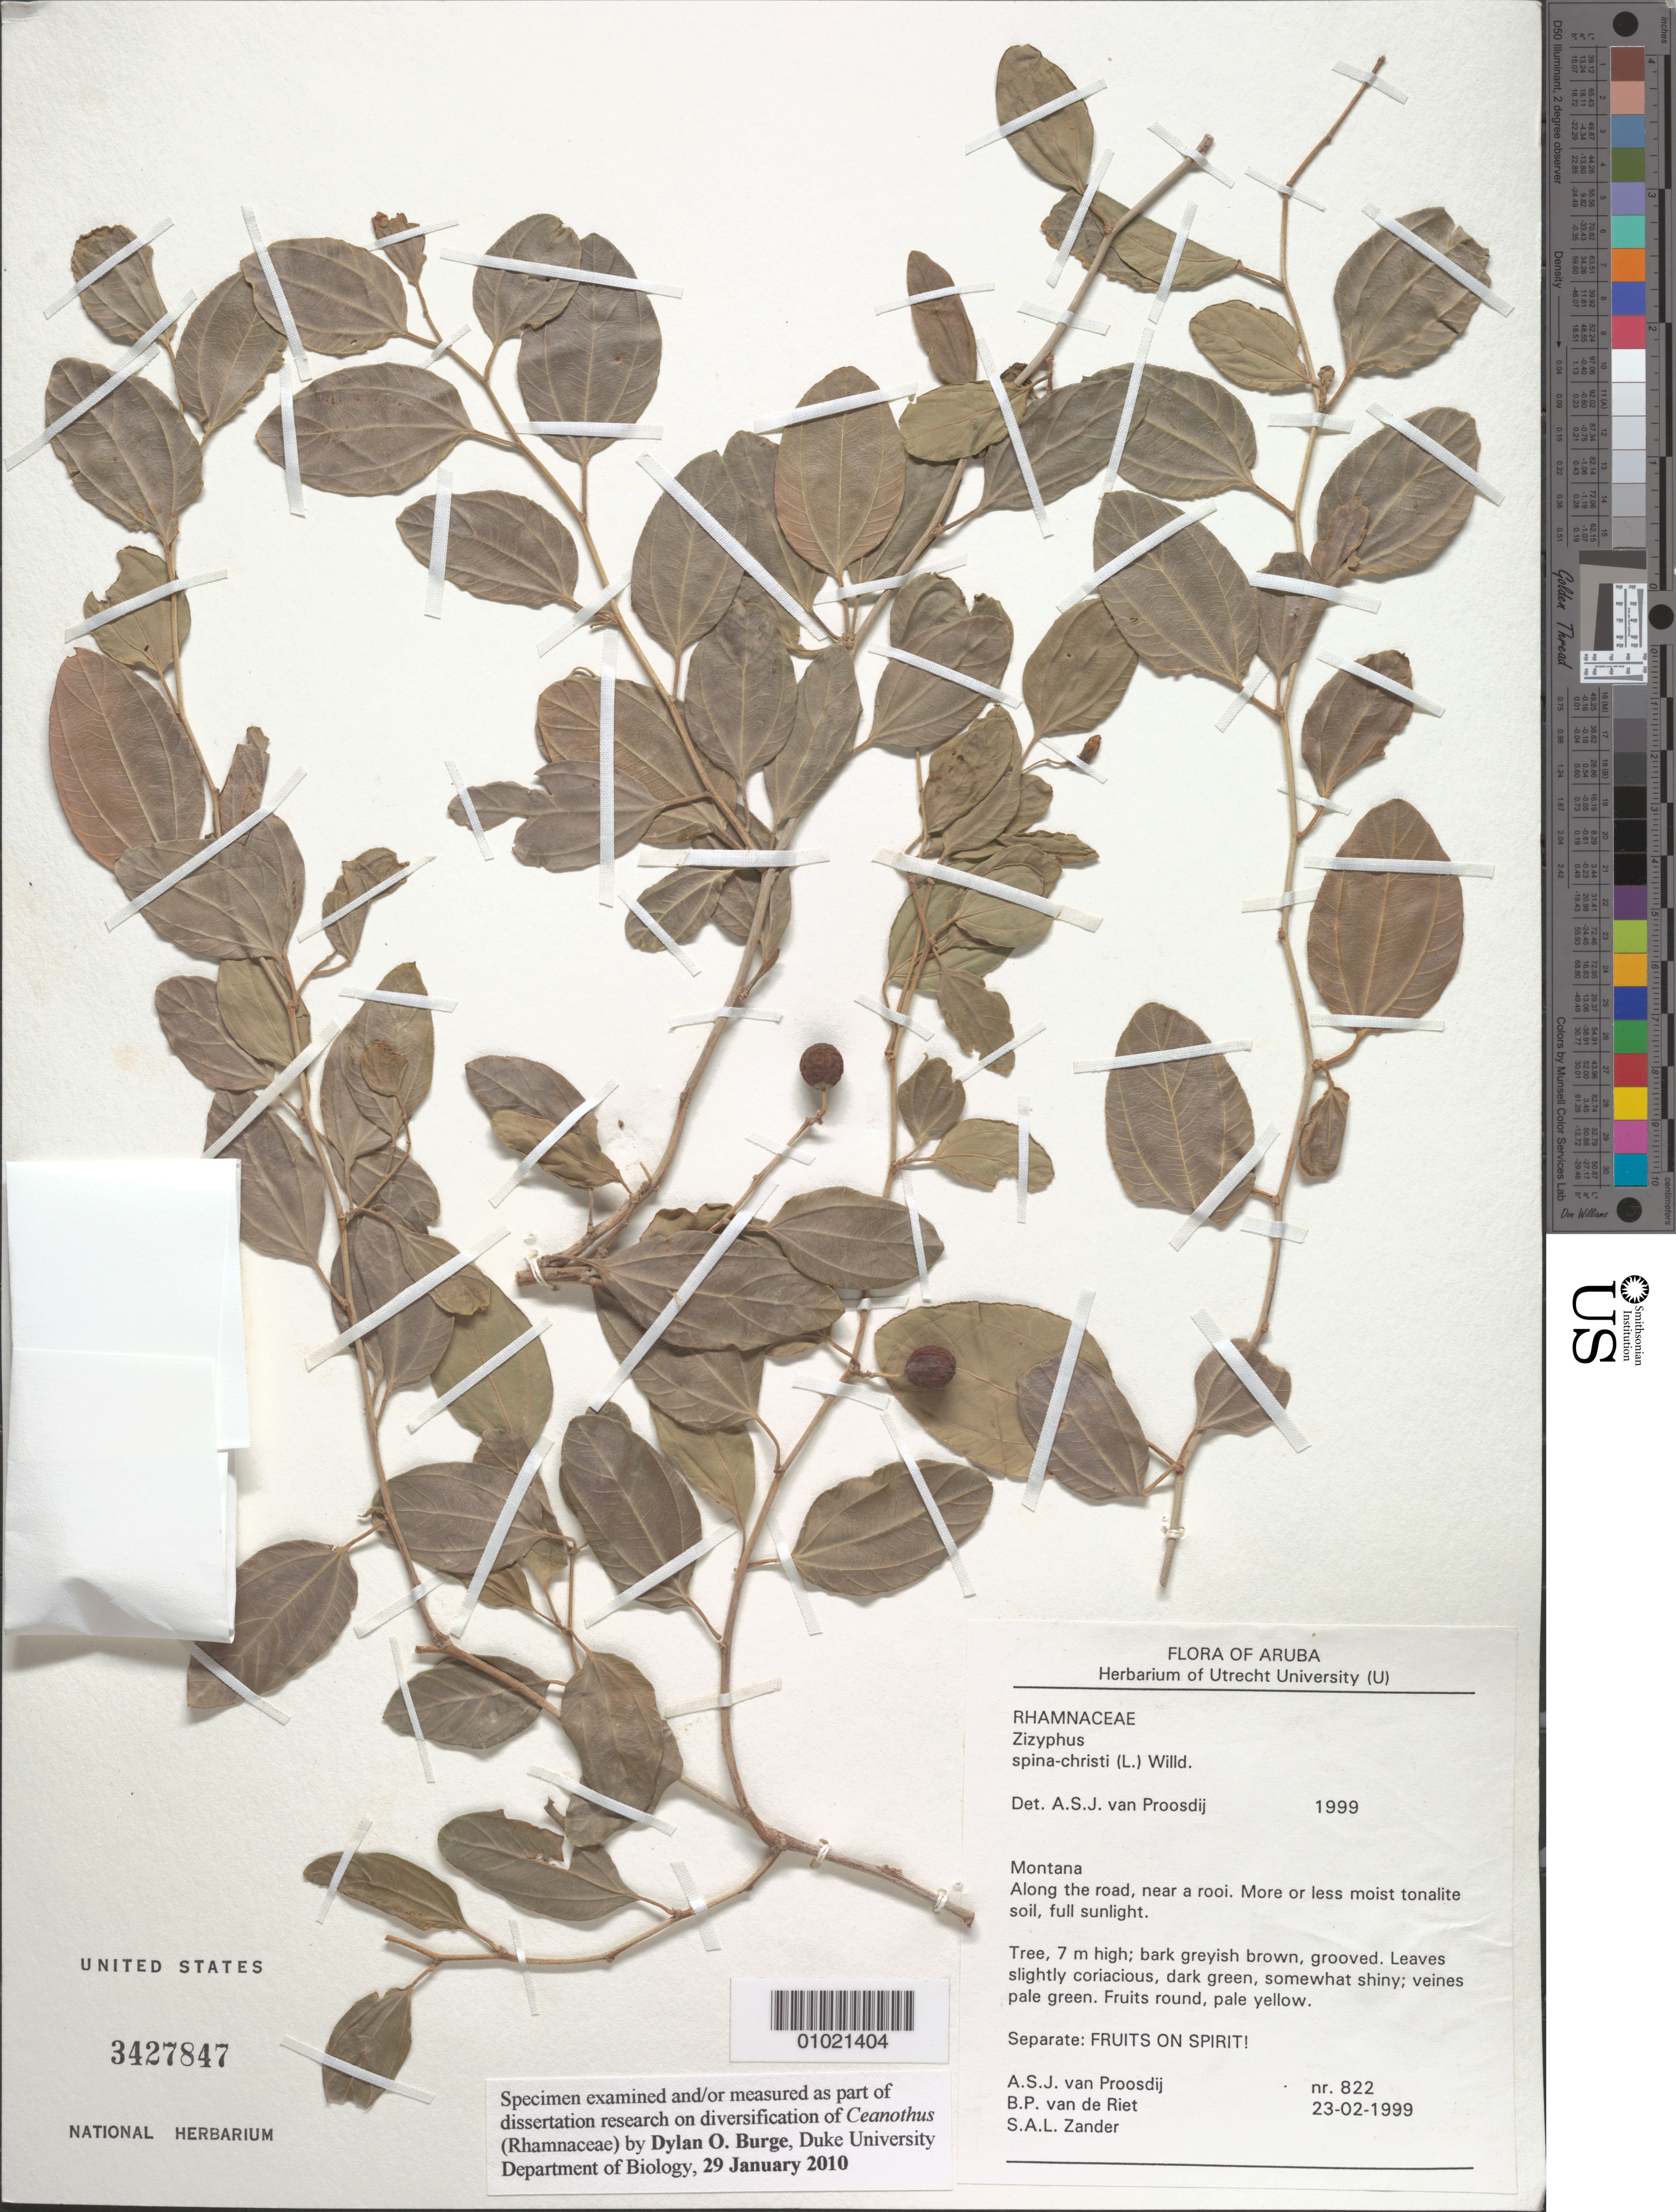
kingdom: Plantae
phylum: Tracheophyta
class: Magnoliopsida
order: Rosales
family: Rhamnaceae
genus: Ziziphus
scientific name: Ziziphus spina-christi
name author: (L.) Willd.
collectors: A. Proosdij, B. Riet & S. Zander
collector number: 822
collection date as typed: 23 Feb 1999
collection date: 1999-02-23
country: Aruba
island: Aruba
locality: Montana. Along the road, near a rooi. More or less moist tonalite soil, full sunlight.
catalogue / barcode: US 3427847